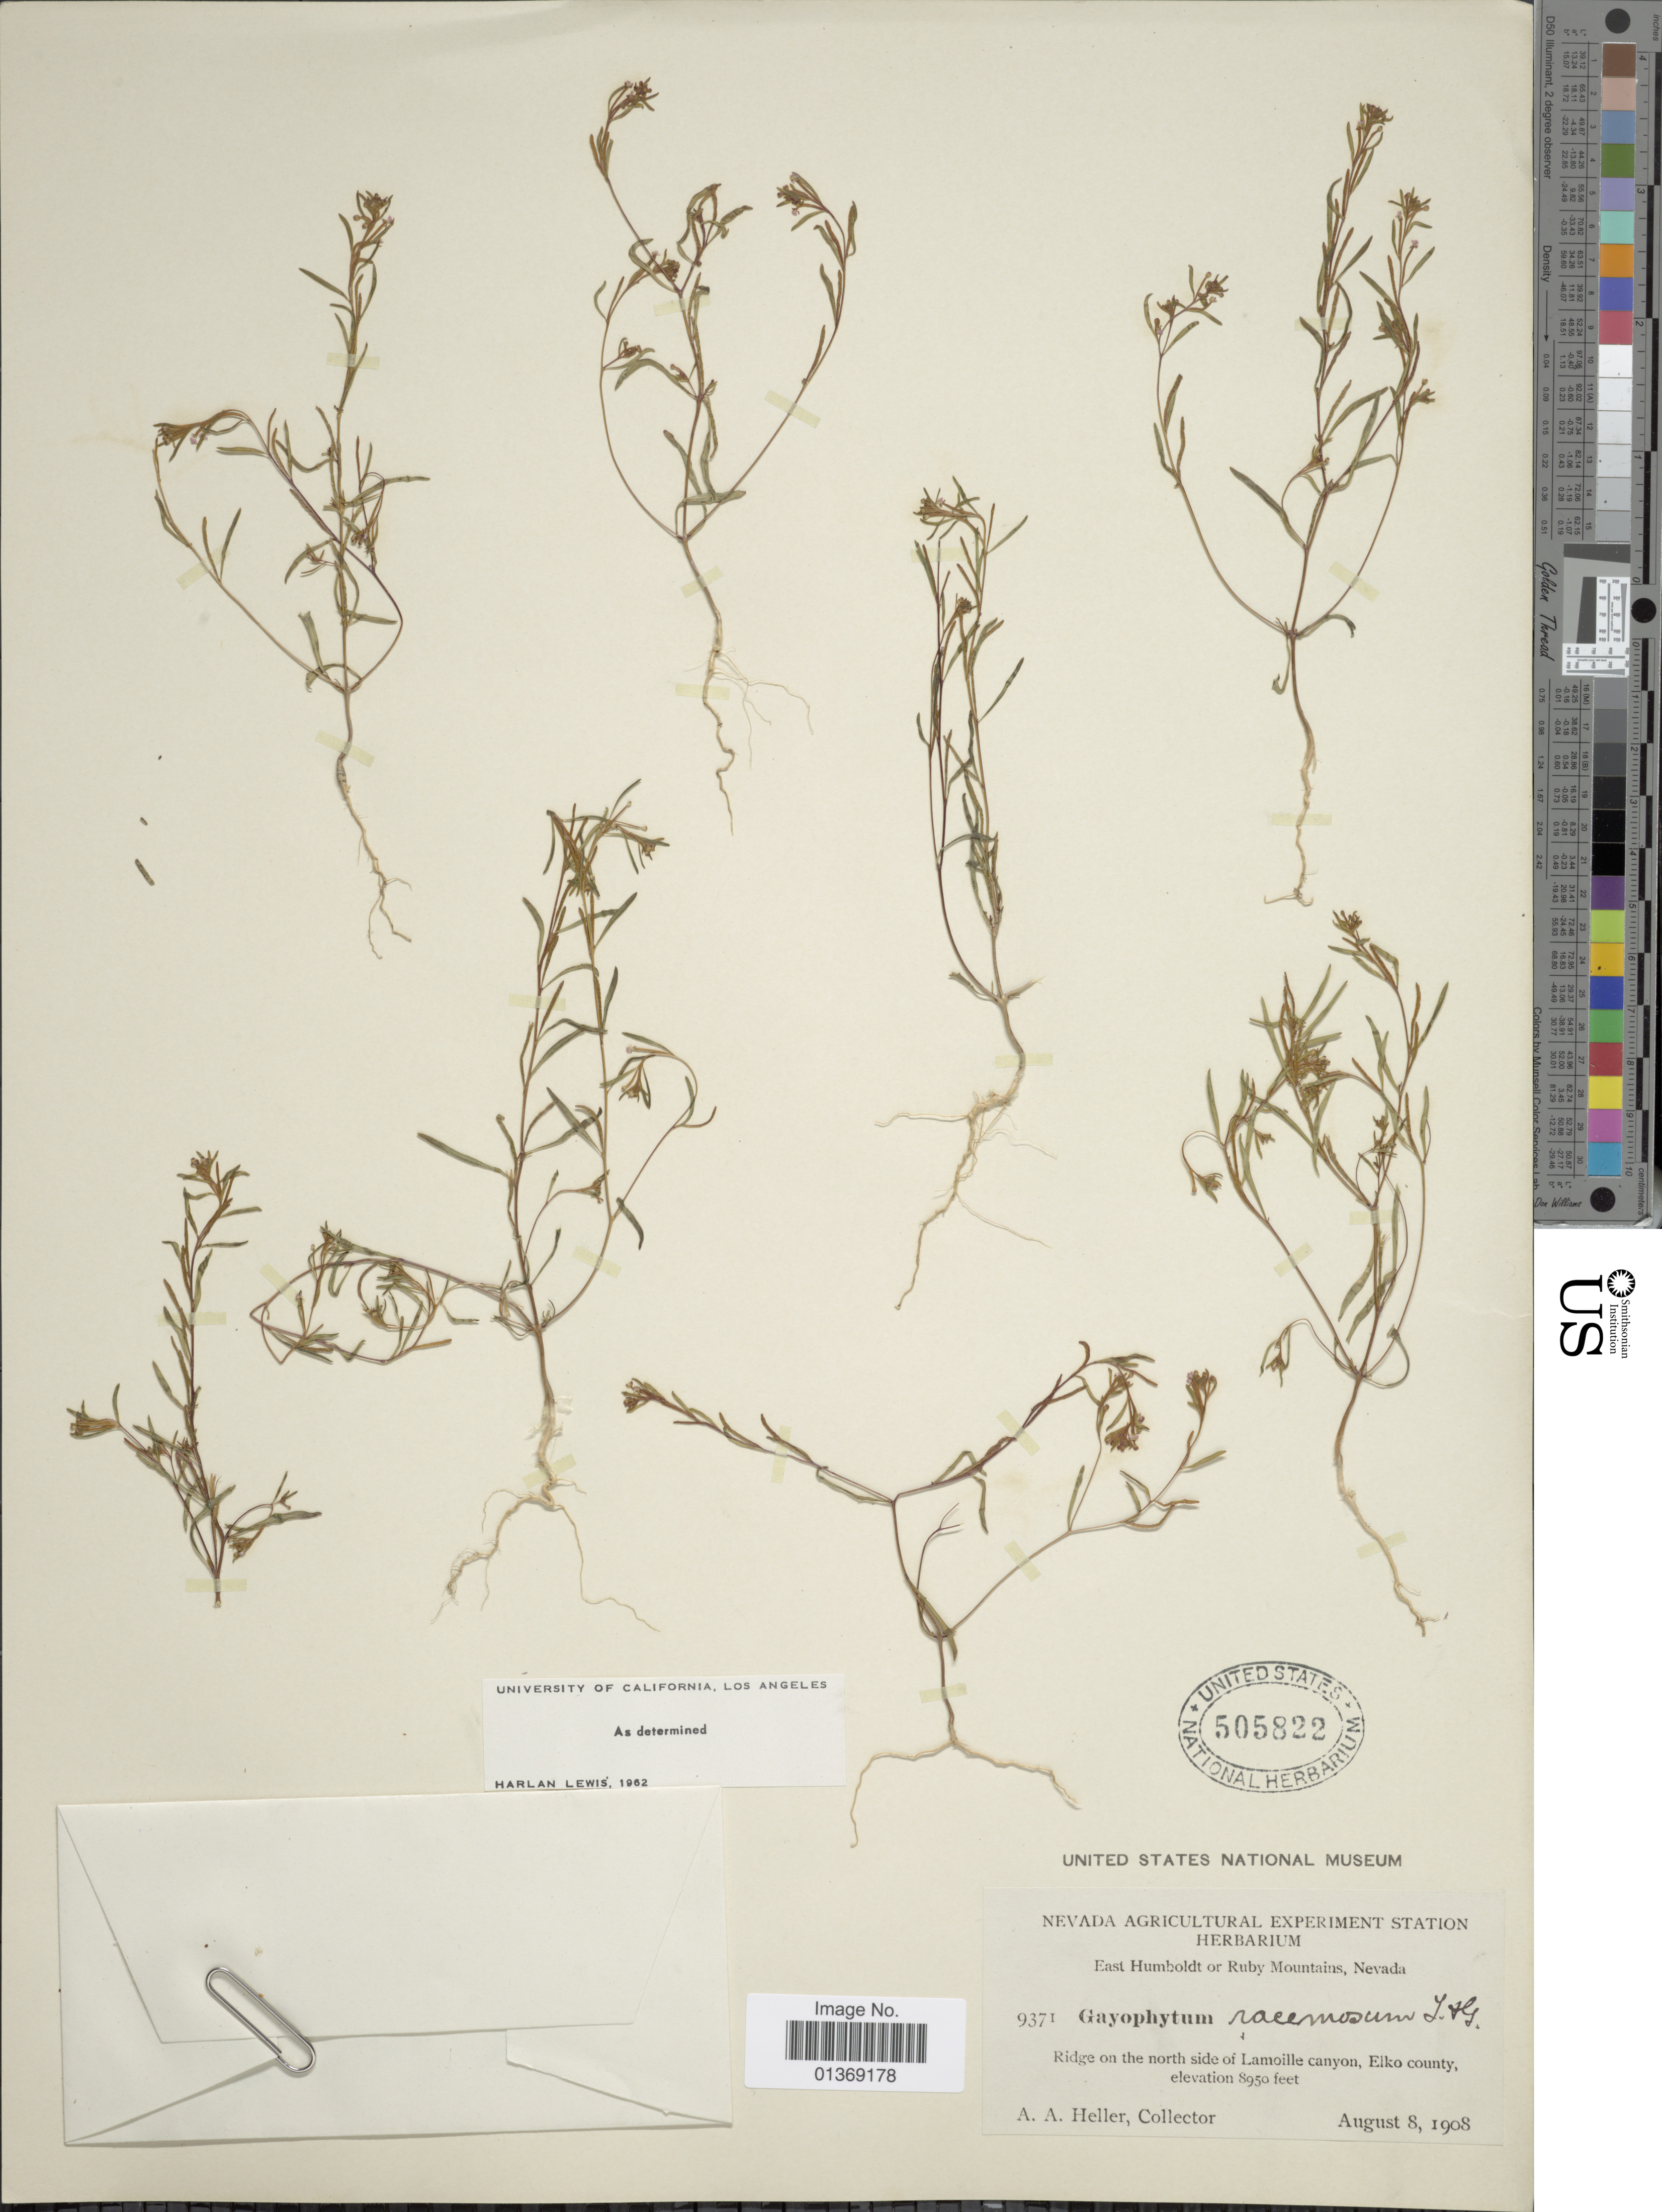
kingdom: Plantae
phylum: Tracheophyta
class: Magnoliopsida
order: Myrtales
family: Onagraceae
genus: Gayophytum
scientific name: Gayophytum racemosum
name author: Torr. & A. Gray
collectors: A. A. Heller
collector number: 9371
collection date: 1908-08-08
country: United States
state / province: Nevada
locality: East Humboldt or Ruby Mountains, Ridge on the north side of Lamoille canyon, Elko county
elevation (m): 2728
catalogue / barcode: US 505822